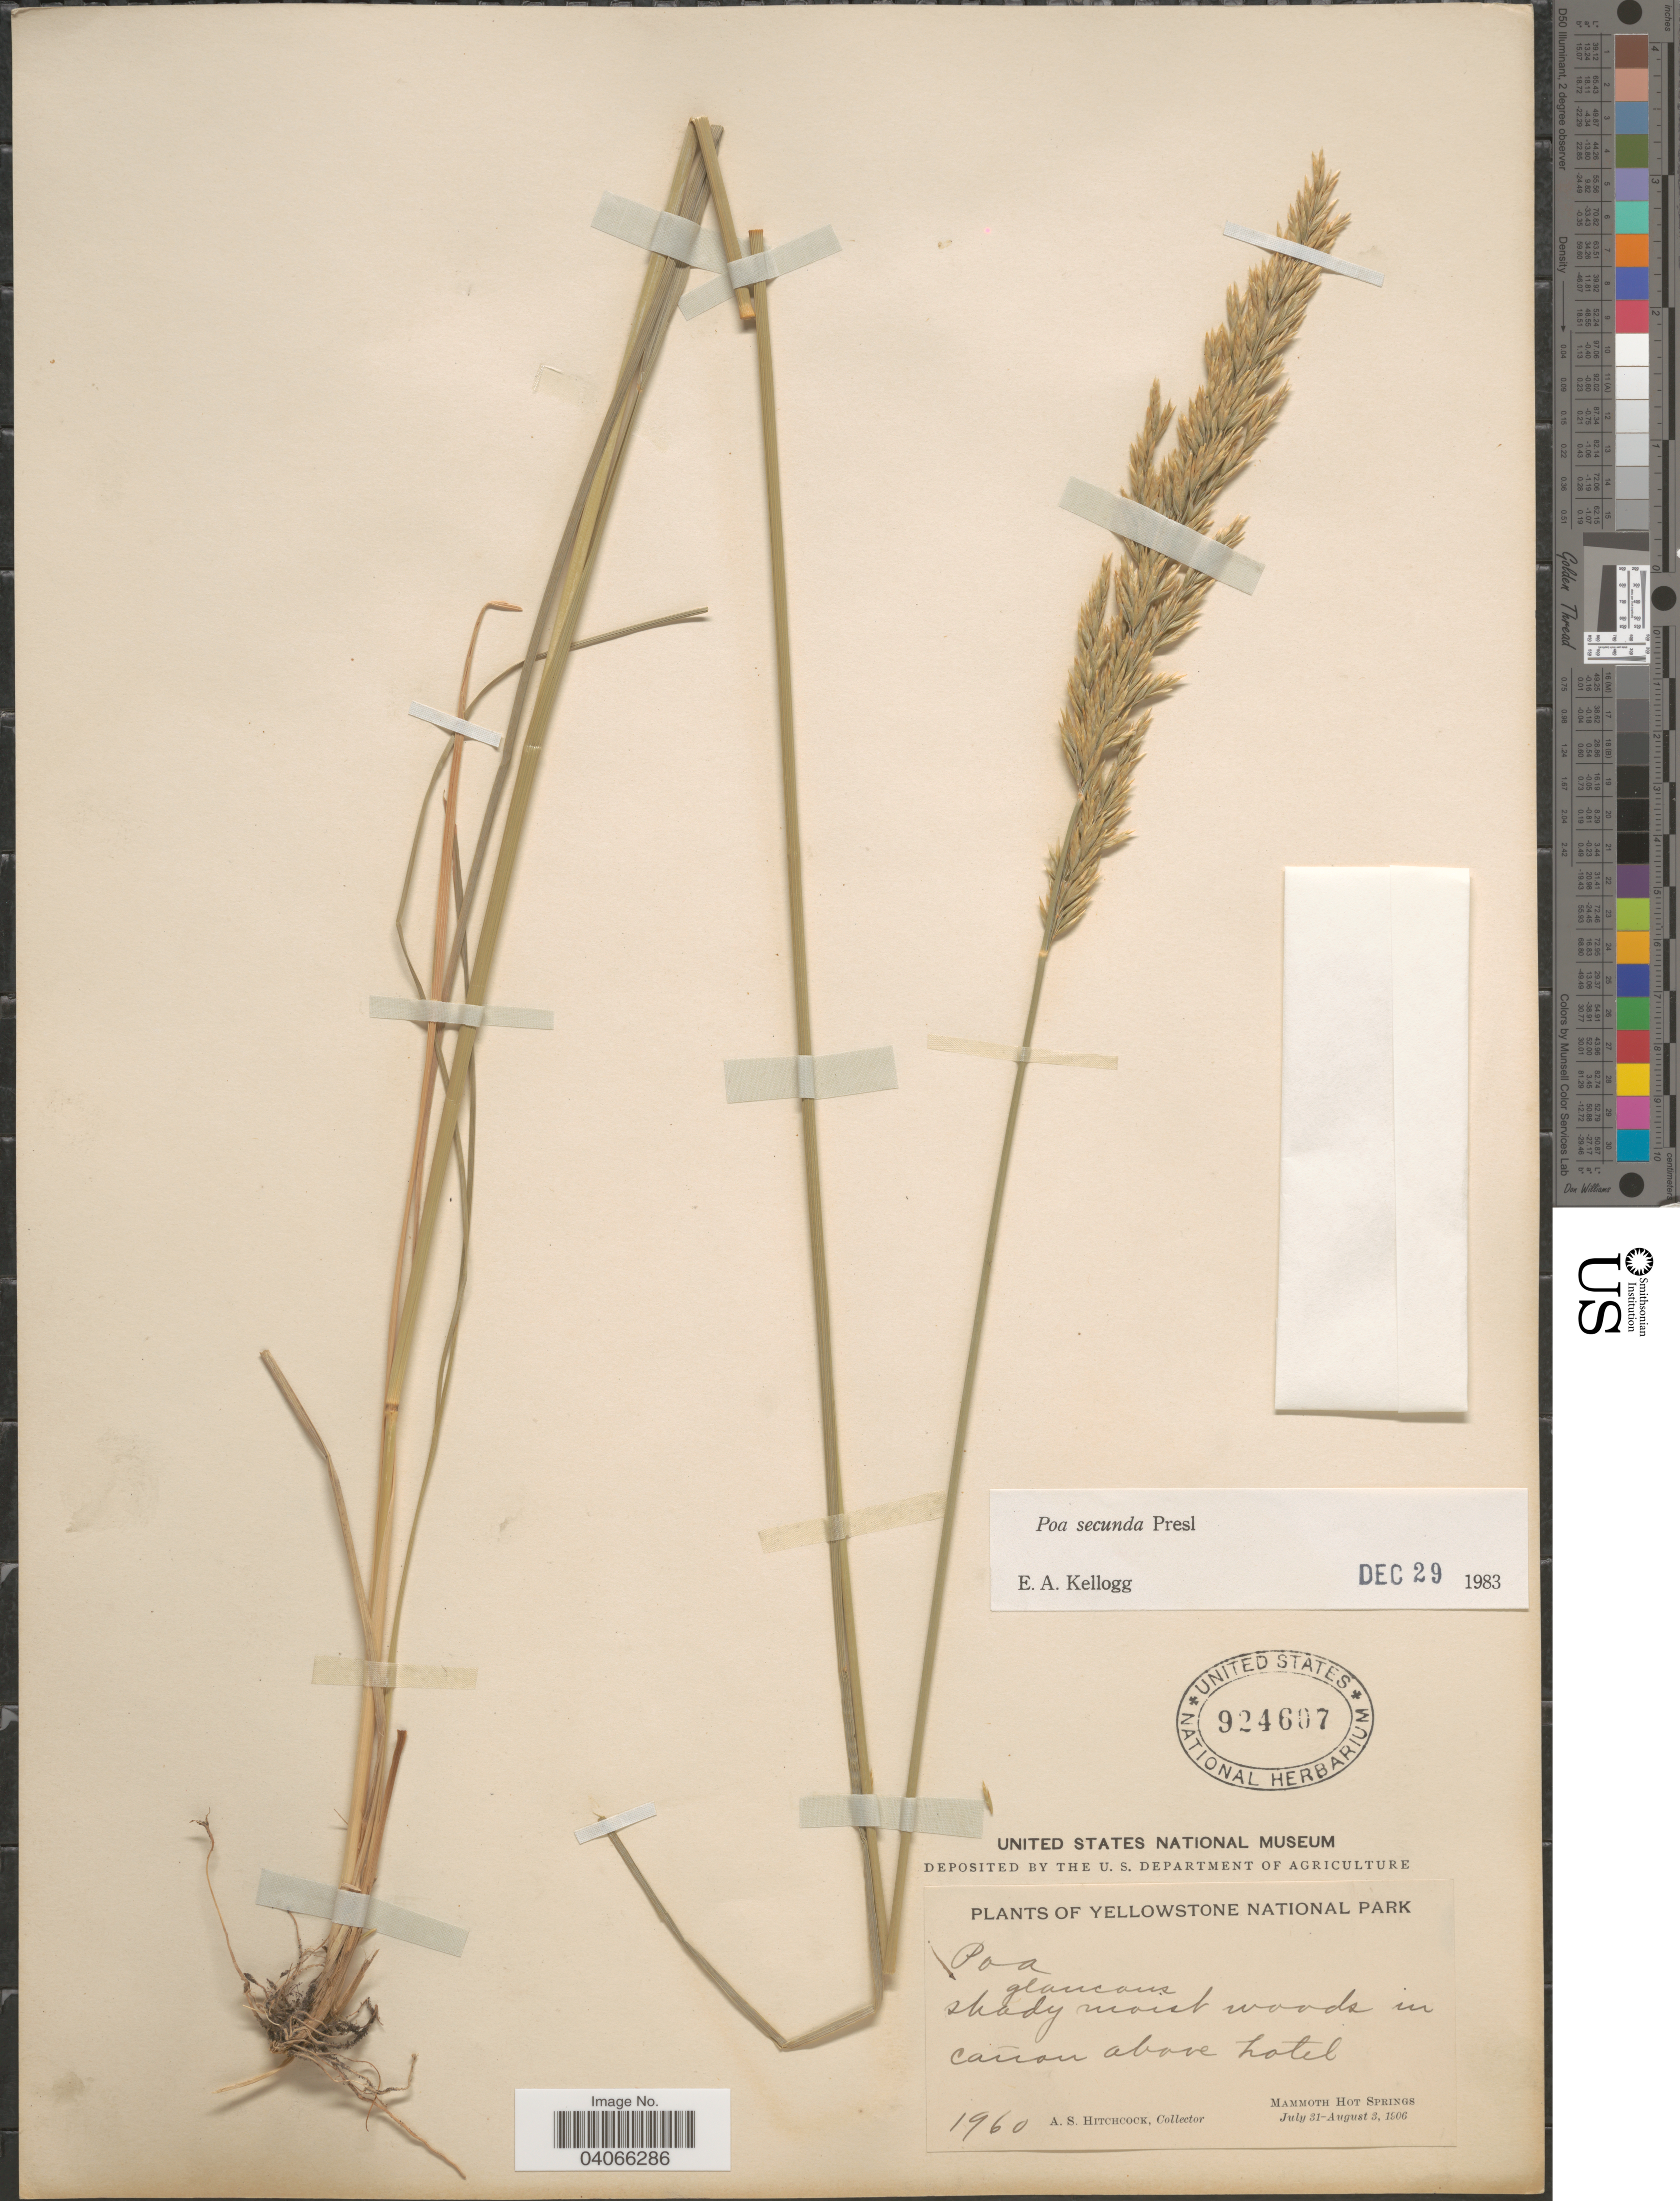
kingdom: Plantae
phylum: Tracheophyta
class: Liliopsida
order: Poales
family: Poaceae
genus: Poa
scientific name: Poa secunda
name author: J. Presl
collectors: A. S. Hitchcock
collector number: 1960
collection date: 1906-07-31/1906-08-03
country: United States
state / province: Wyoming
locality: Yellowstone National Park. Shady moist woods in cañon above hotel. Mammoth Hot Springs.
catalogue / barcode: US 924607